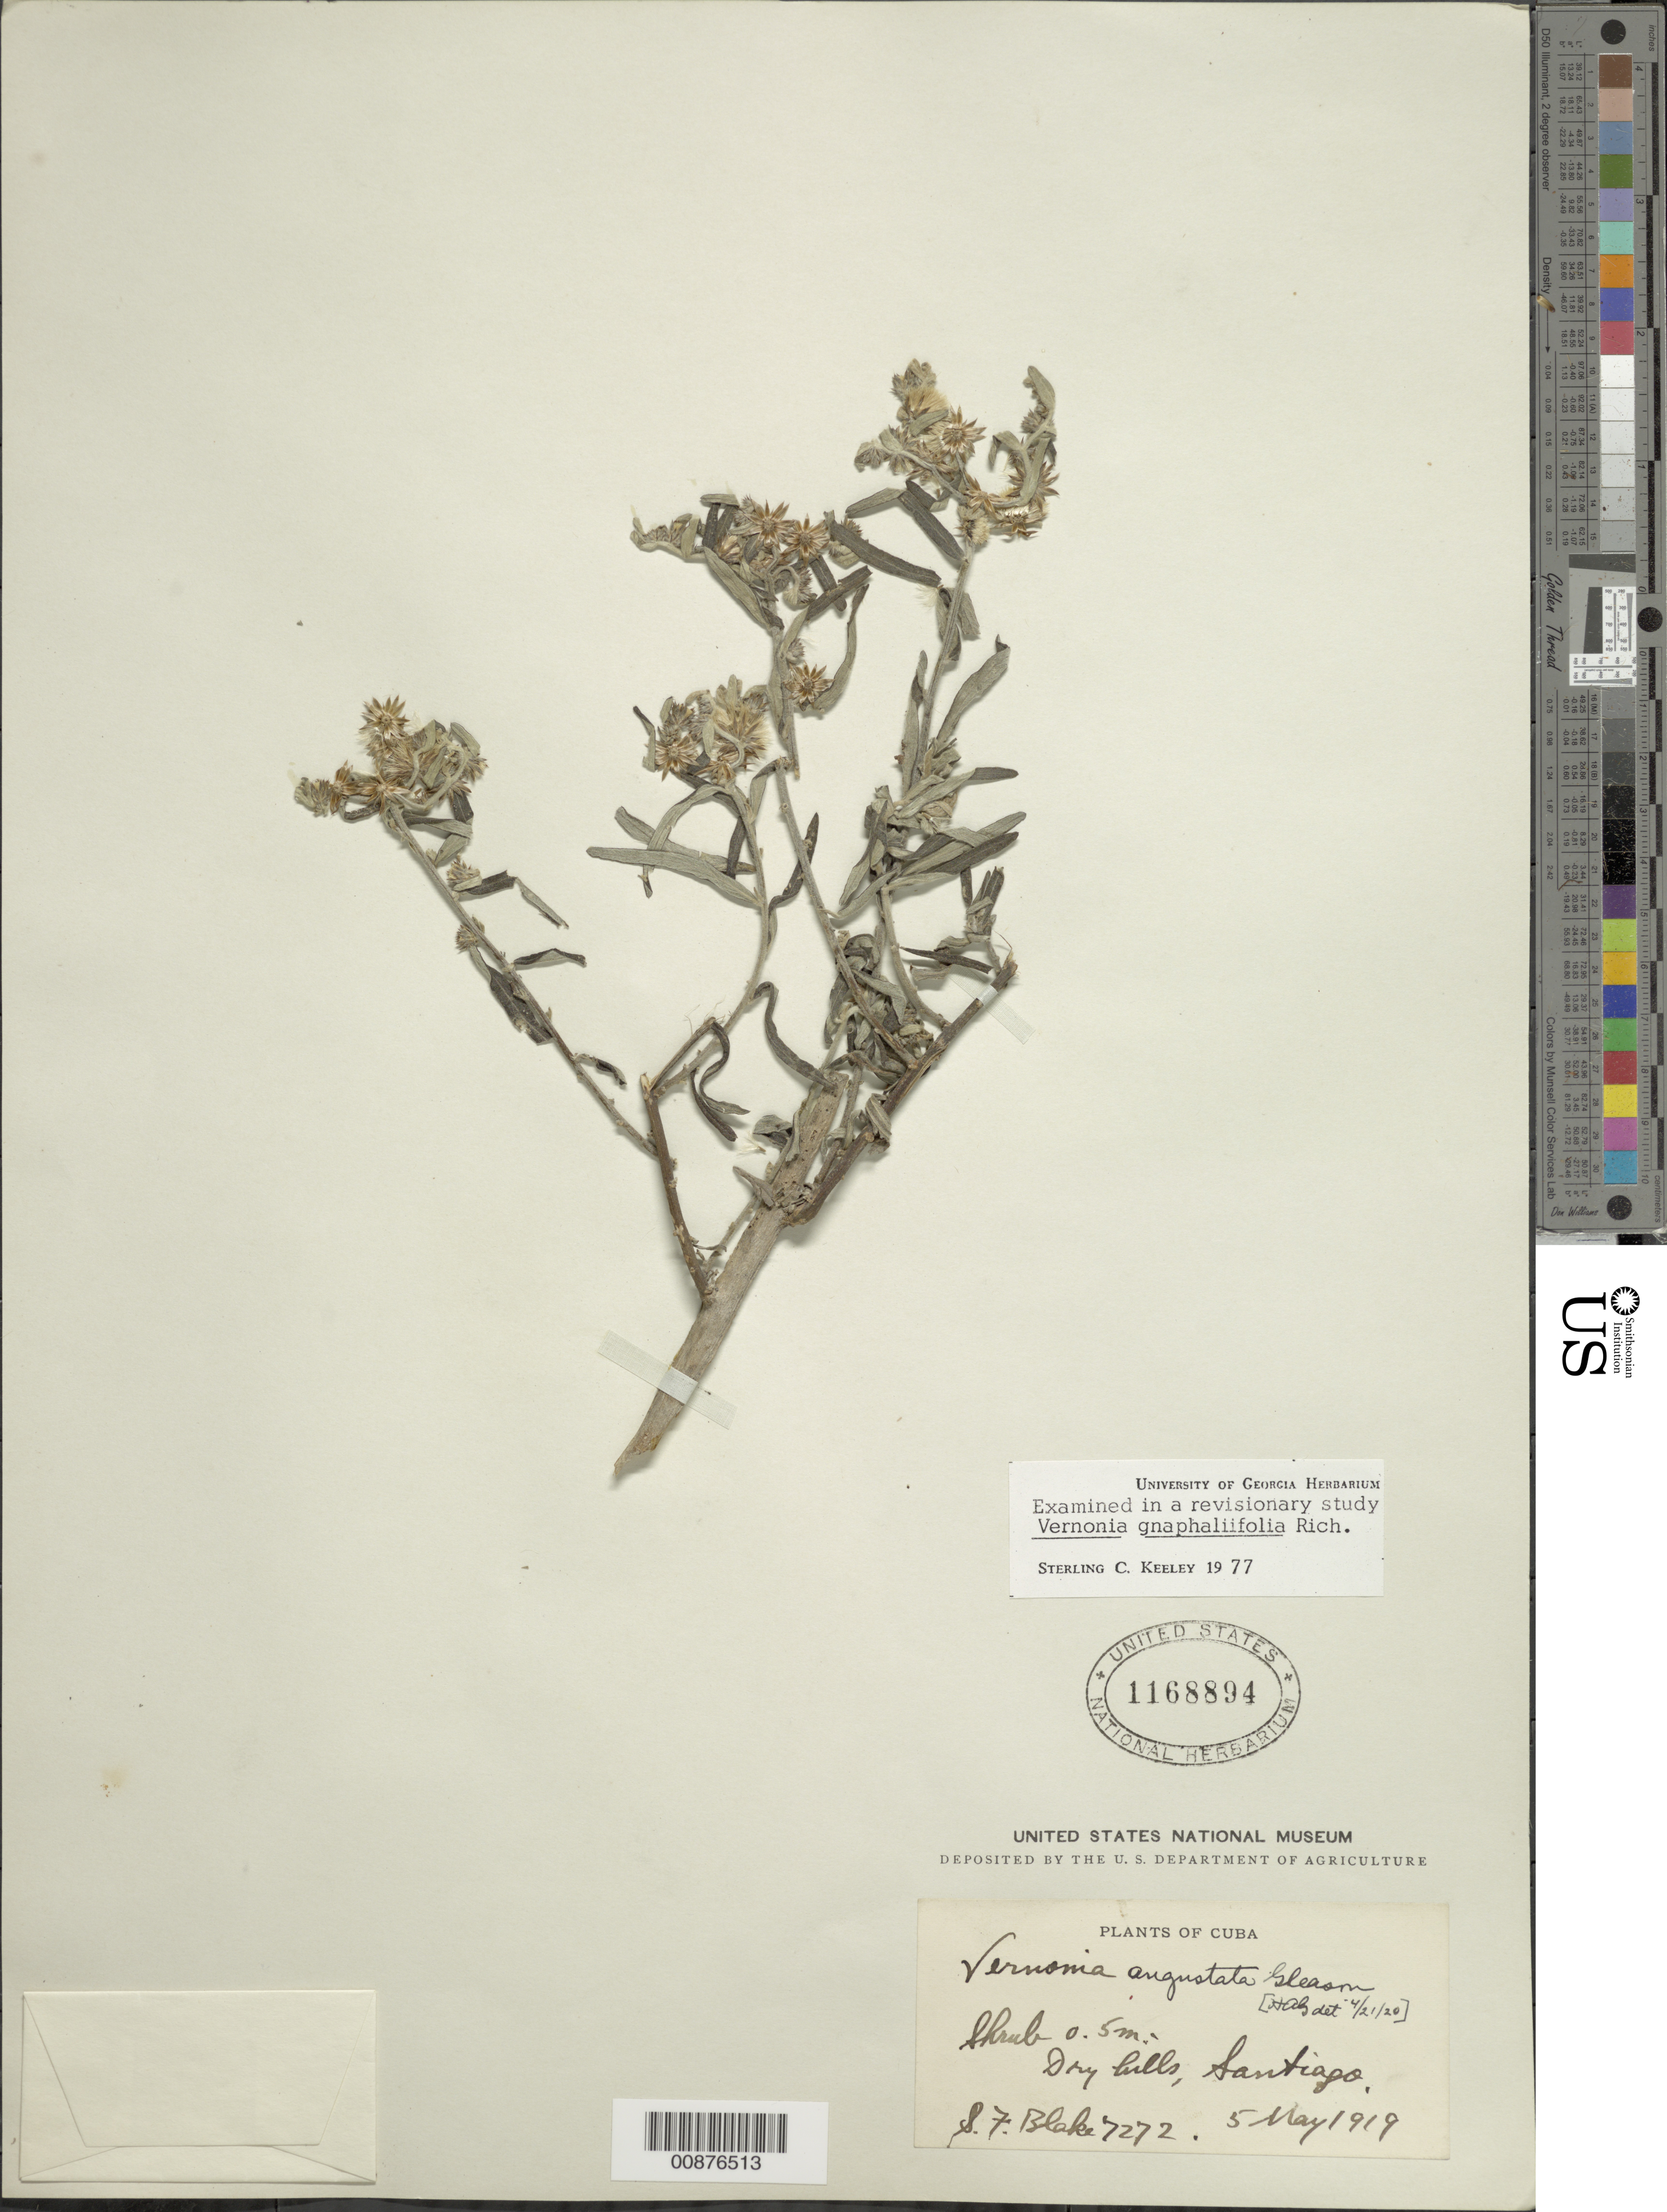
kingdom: Plantae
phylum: Tracheophyta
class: Magnoliopsida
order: Asterales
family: Asteraceae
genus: Lepidaploa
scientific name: Lepidaploa gnaphaliifolia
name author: (A. Rich.) H. Rob.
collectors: S. Blake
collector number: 7272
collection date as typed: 05 May 1919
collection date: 1919-05-05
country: Cuba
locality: Santiago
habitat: Dry hills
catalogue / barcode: US 1168894